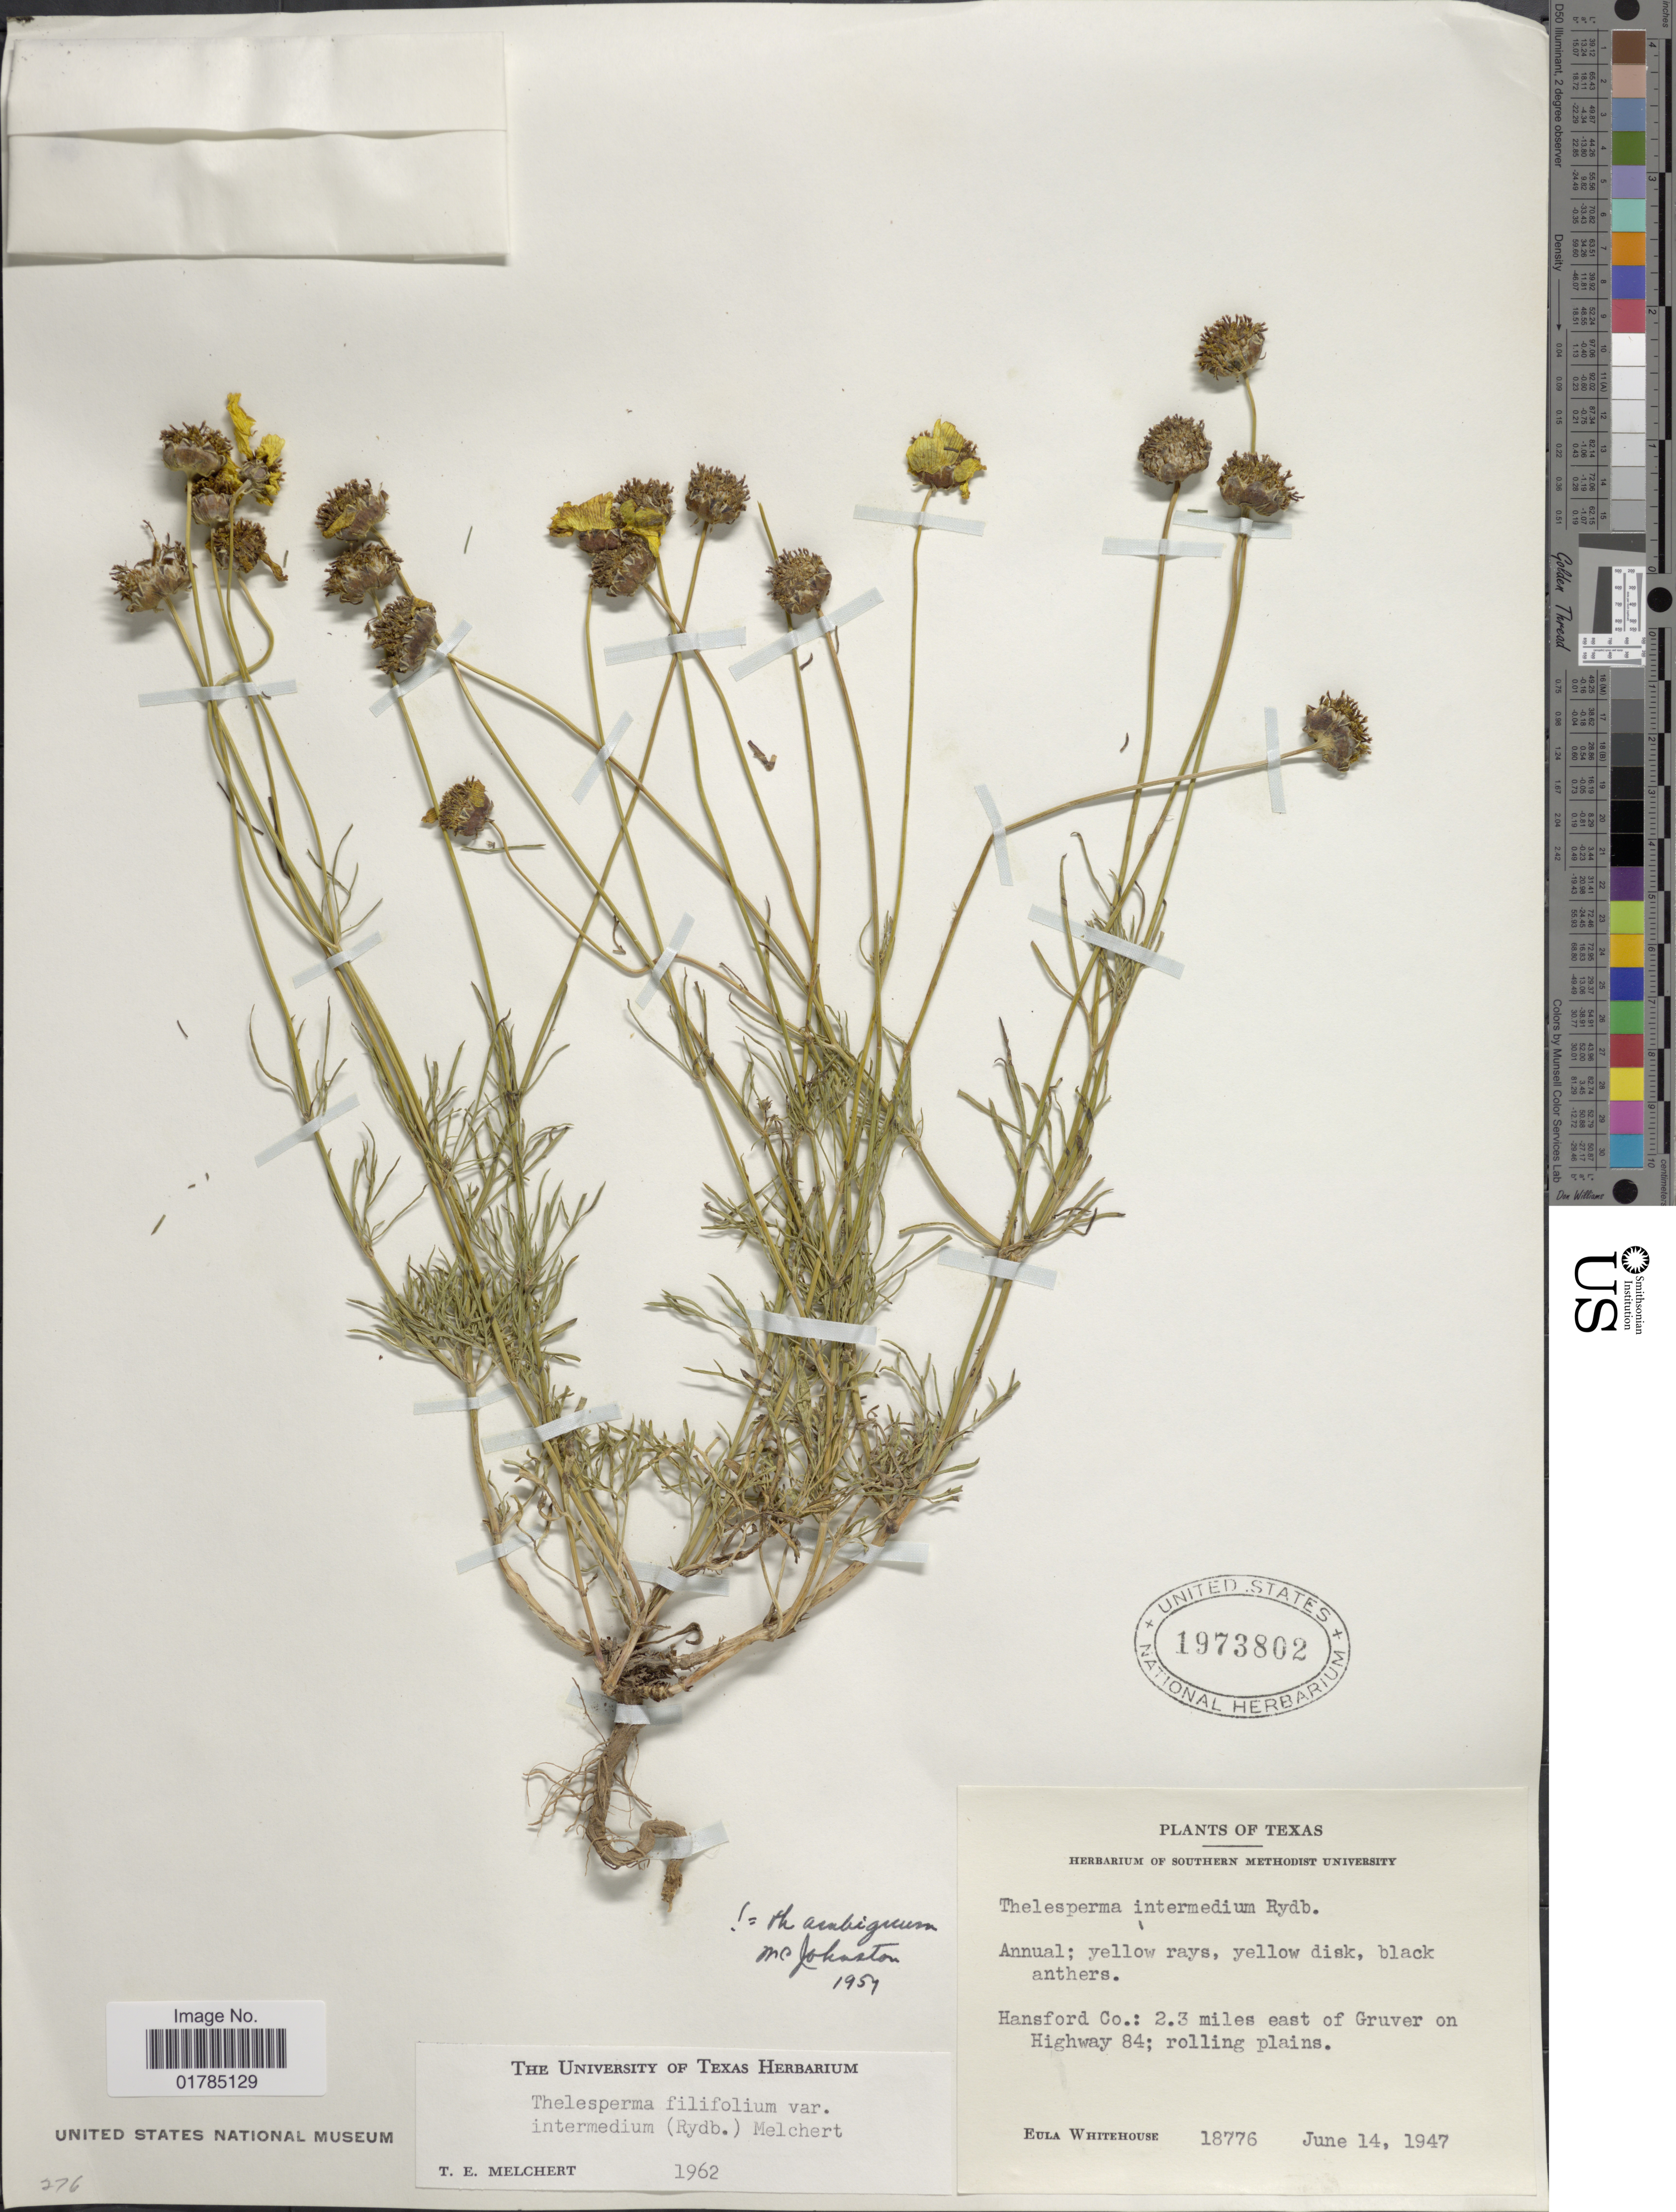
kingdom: Plantae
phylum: Tracheophyta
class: Magnoliopsida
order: Asterales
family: Asteraceae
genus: Thelesperma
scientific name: Thelesperma filifolium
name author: (Hook.) A. Gray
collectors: E. Whitehouse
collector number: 18776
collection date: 1947-06-14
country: United States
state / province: Texas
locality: Hansforrd Co.: 2.3 miles east of Gruver on highway 84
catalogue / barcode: US 1973802